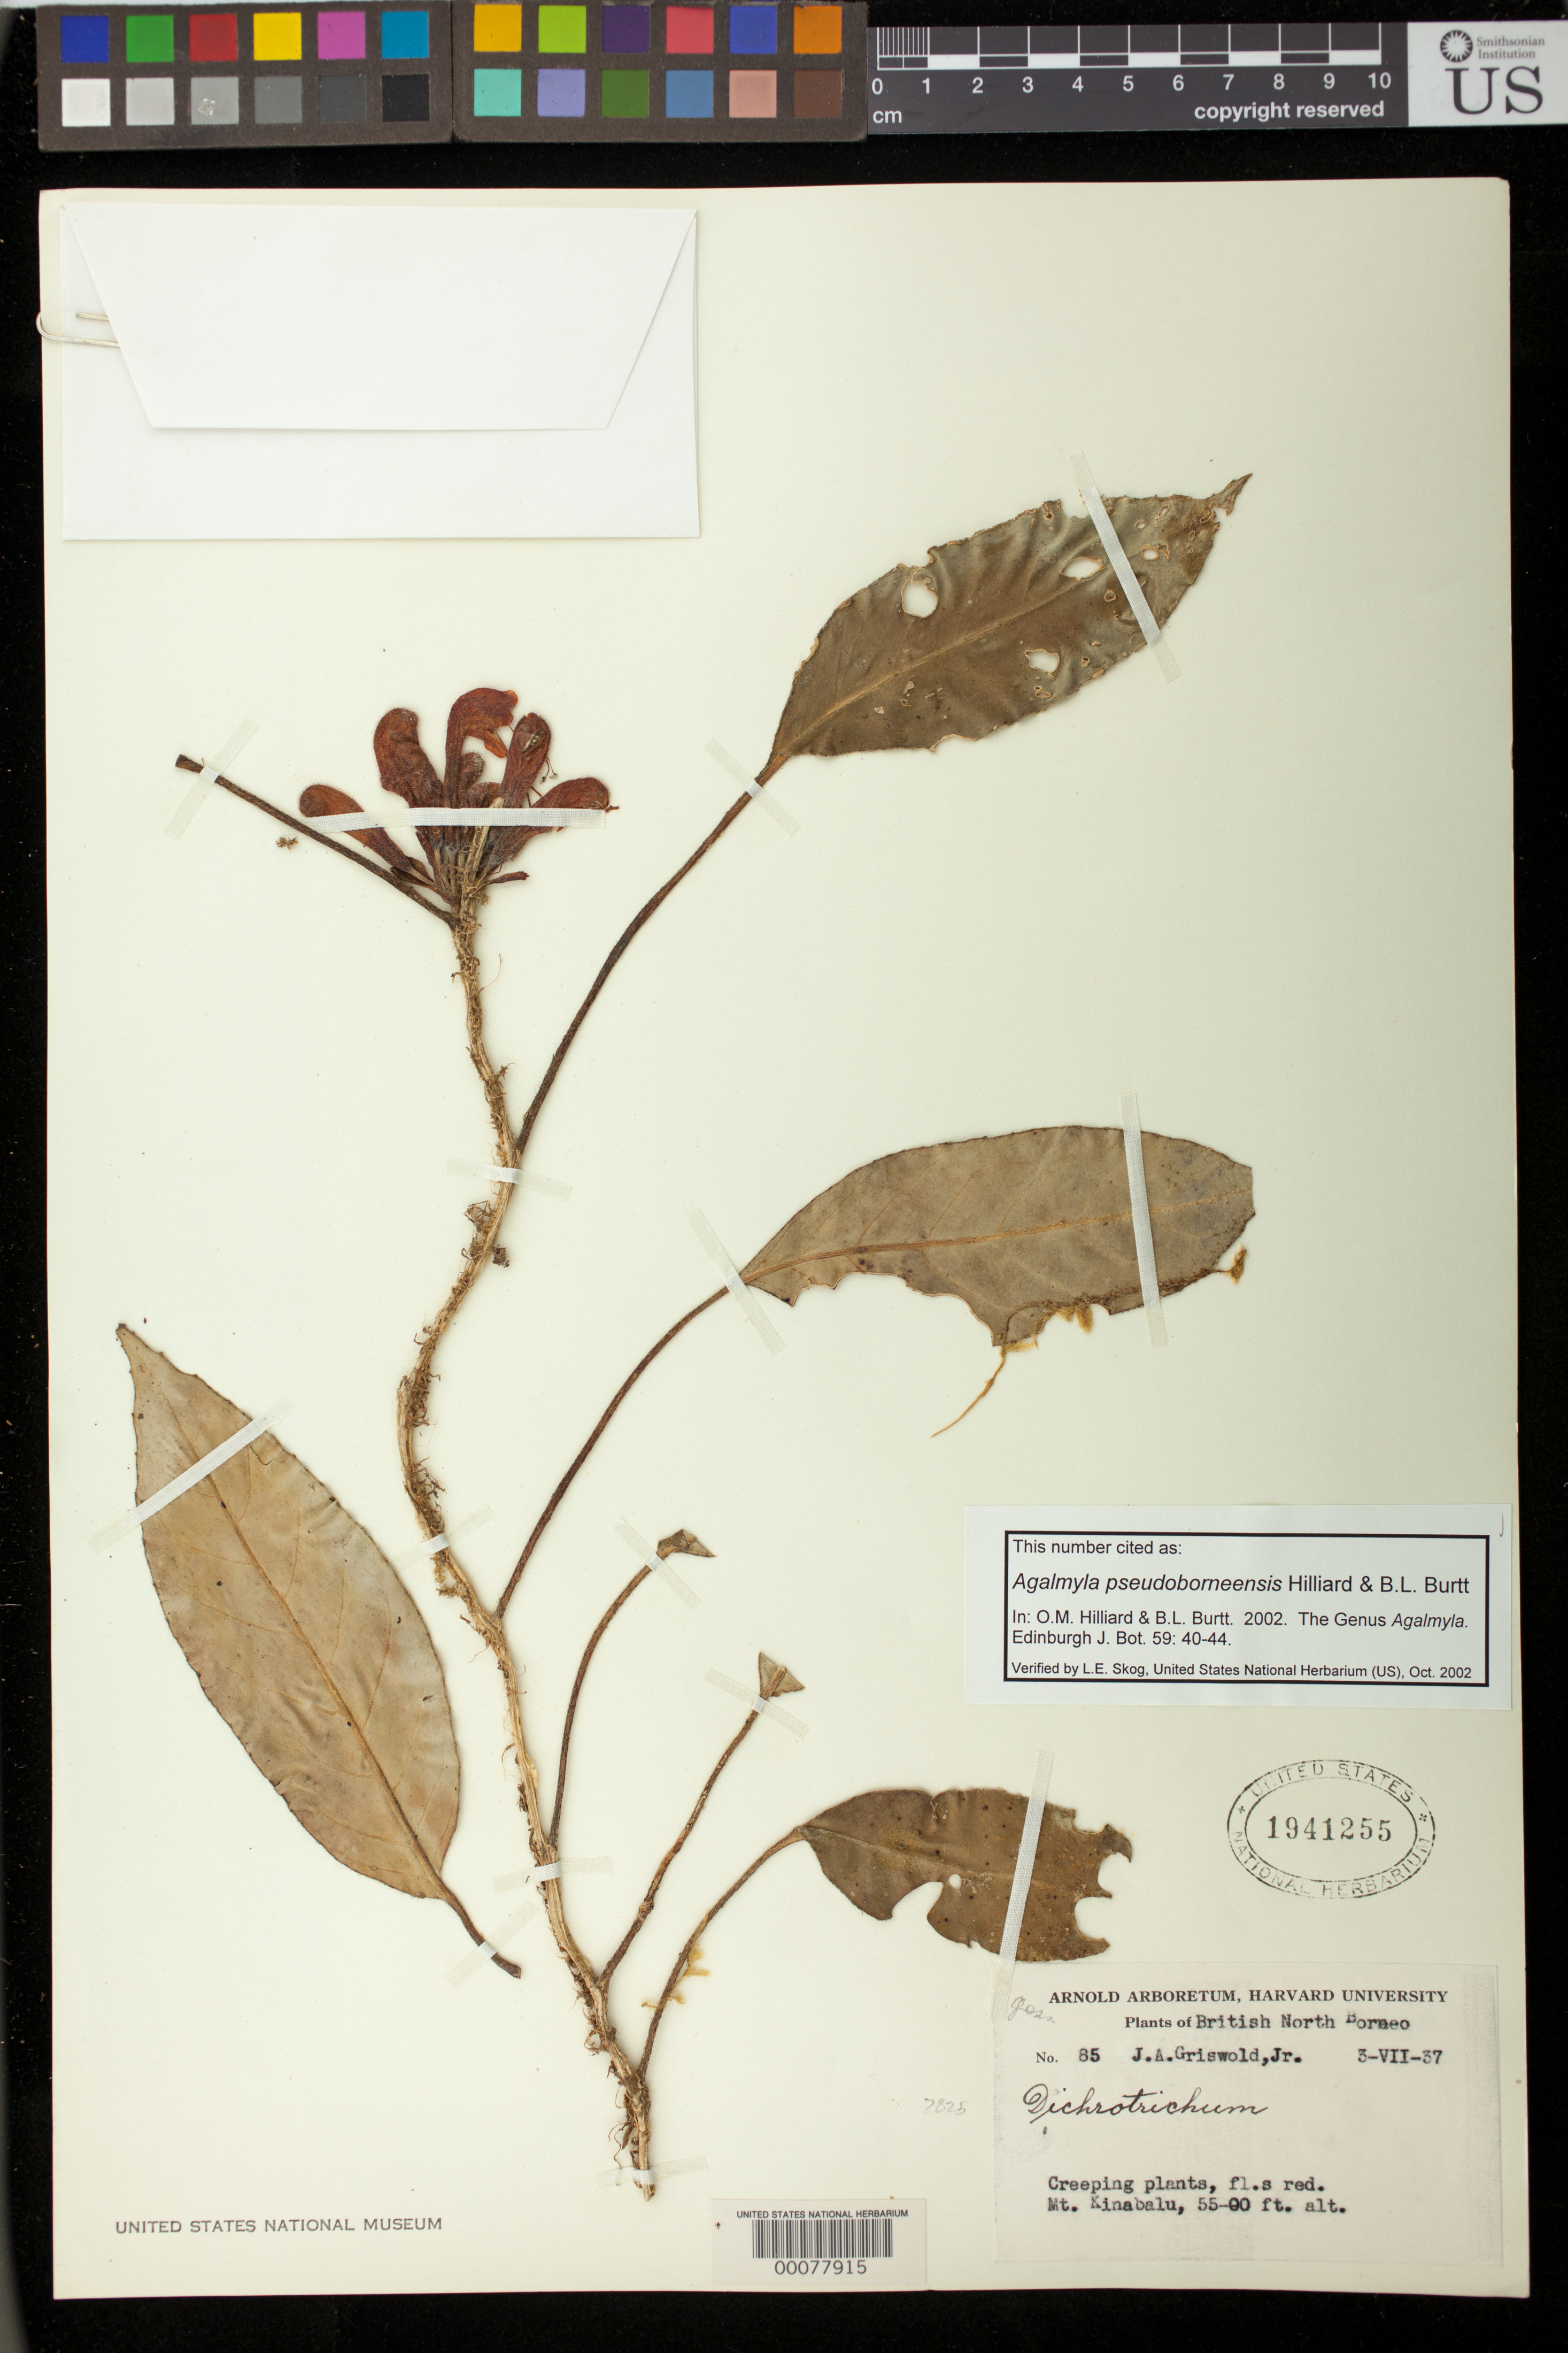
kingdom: Plantae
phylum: Tracheophyta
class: Magnoliopsida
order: Lamiales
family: Gesneriaceae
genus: Agalmyla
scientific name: Agalmyla pseudoborneensis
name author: Hilliard & B.L. Burtt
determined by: Hilliard, O. M.; Burtt, B. L.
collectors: J. Griswold Jr.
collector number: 85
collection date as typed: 03 Jul 1937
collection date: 1937-07-03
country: Malaysia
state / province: Sabah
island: Borneo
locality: British North Borneo, Mt. Kinabalu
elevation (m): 1676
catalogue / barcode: US 1941255